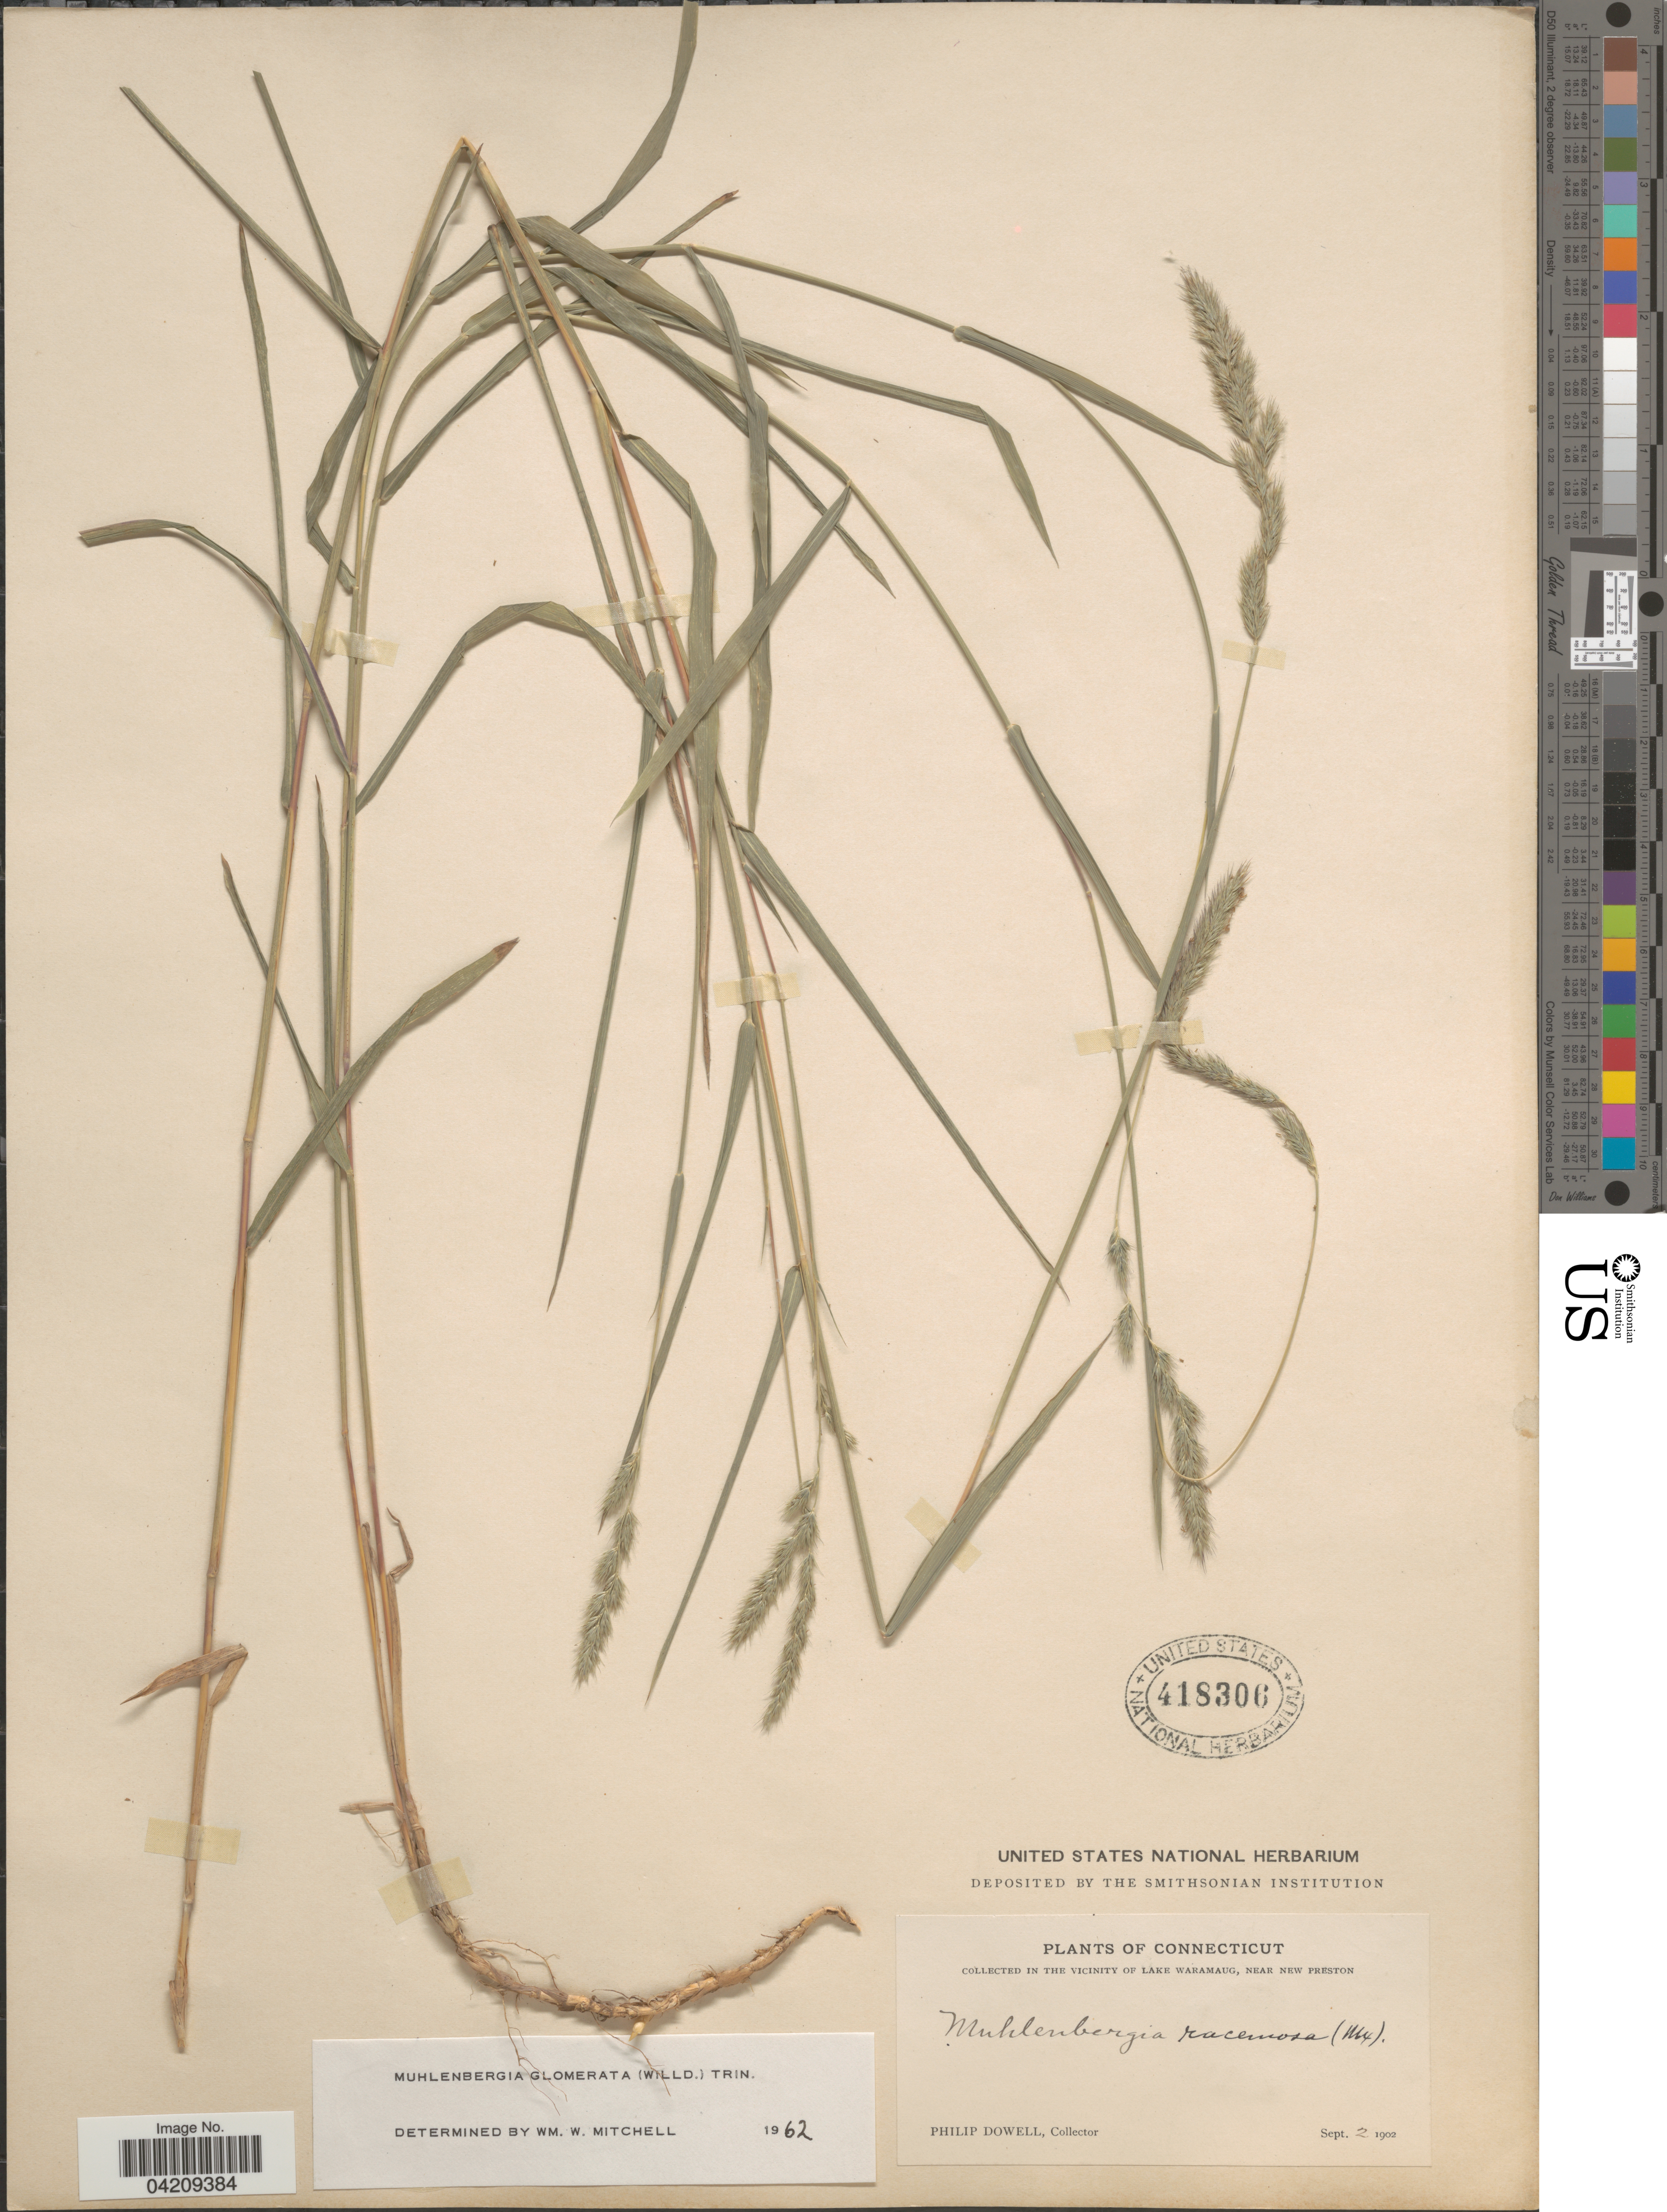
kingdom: Plantae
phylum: Tracheophyta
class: Liliopsida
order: Poales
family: Poaceae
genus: Muhlenbergia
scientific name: Muhlenbergia glomerata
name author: (Willd.) Trin.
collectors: P. Dowell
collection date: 1902-09-02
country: United States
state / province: Connecticut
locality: In the vicinity of Lake Waramaug, near New Preston.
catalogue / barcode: US 418306